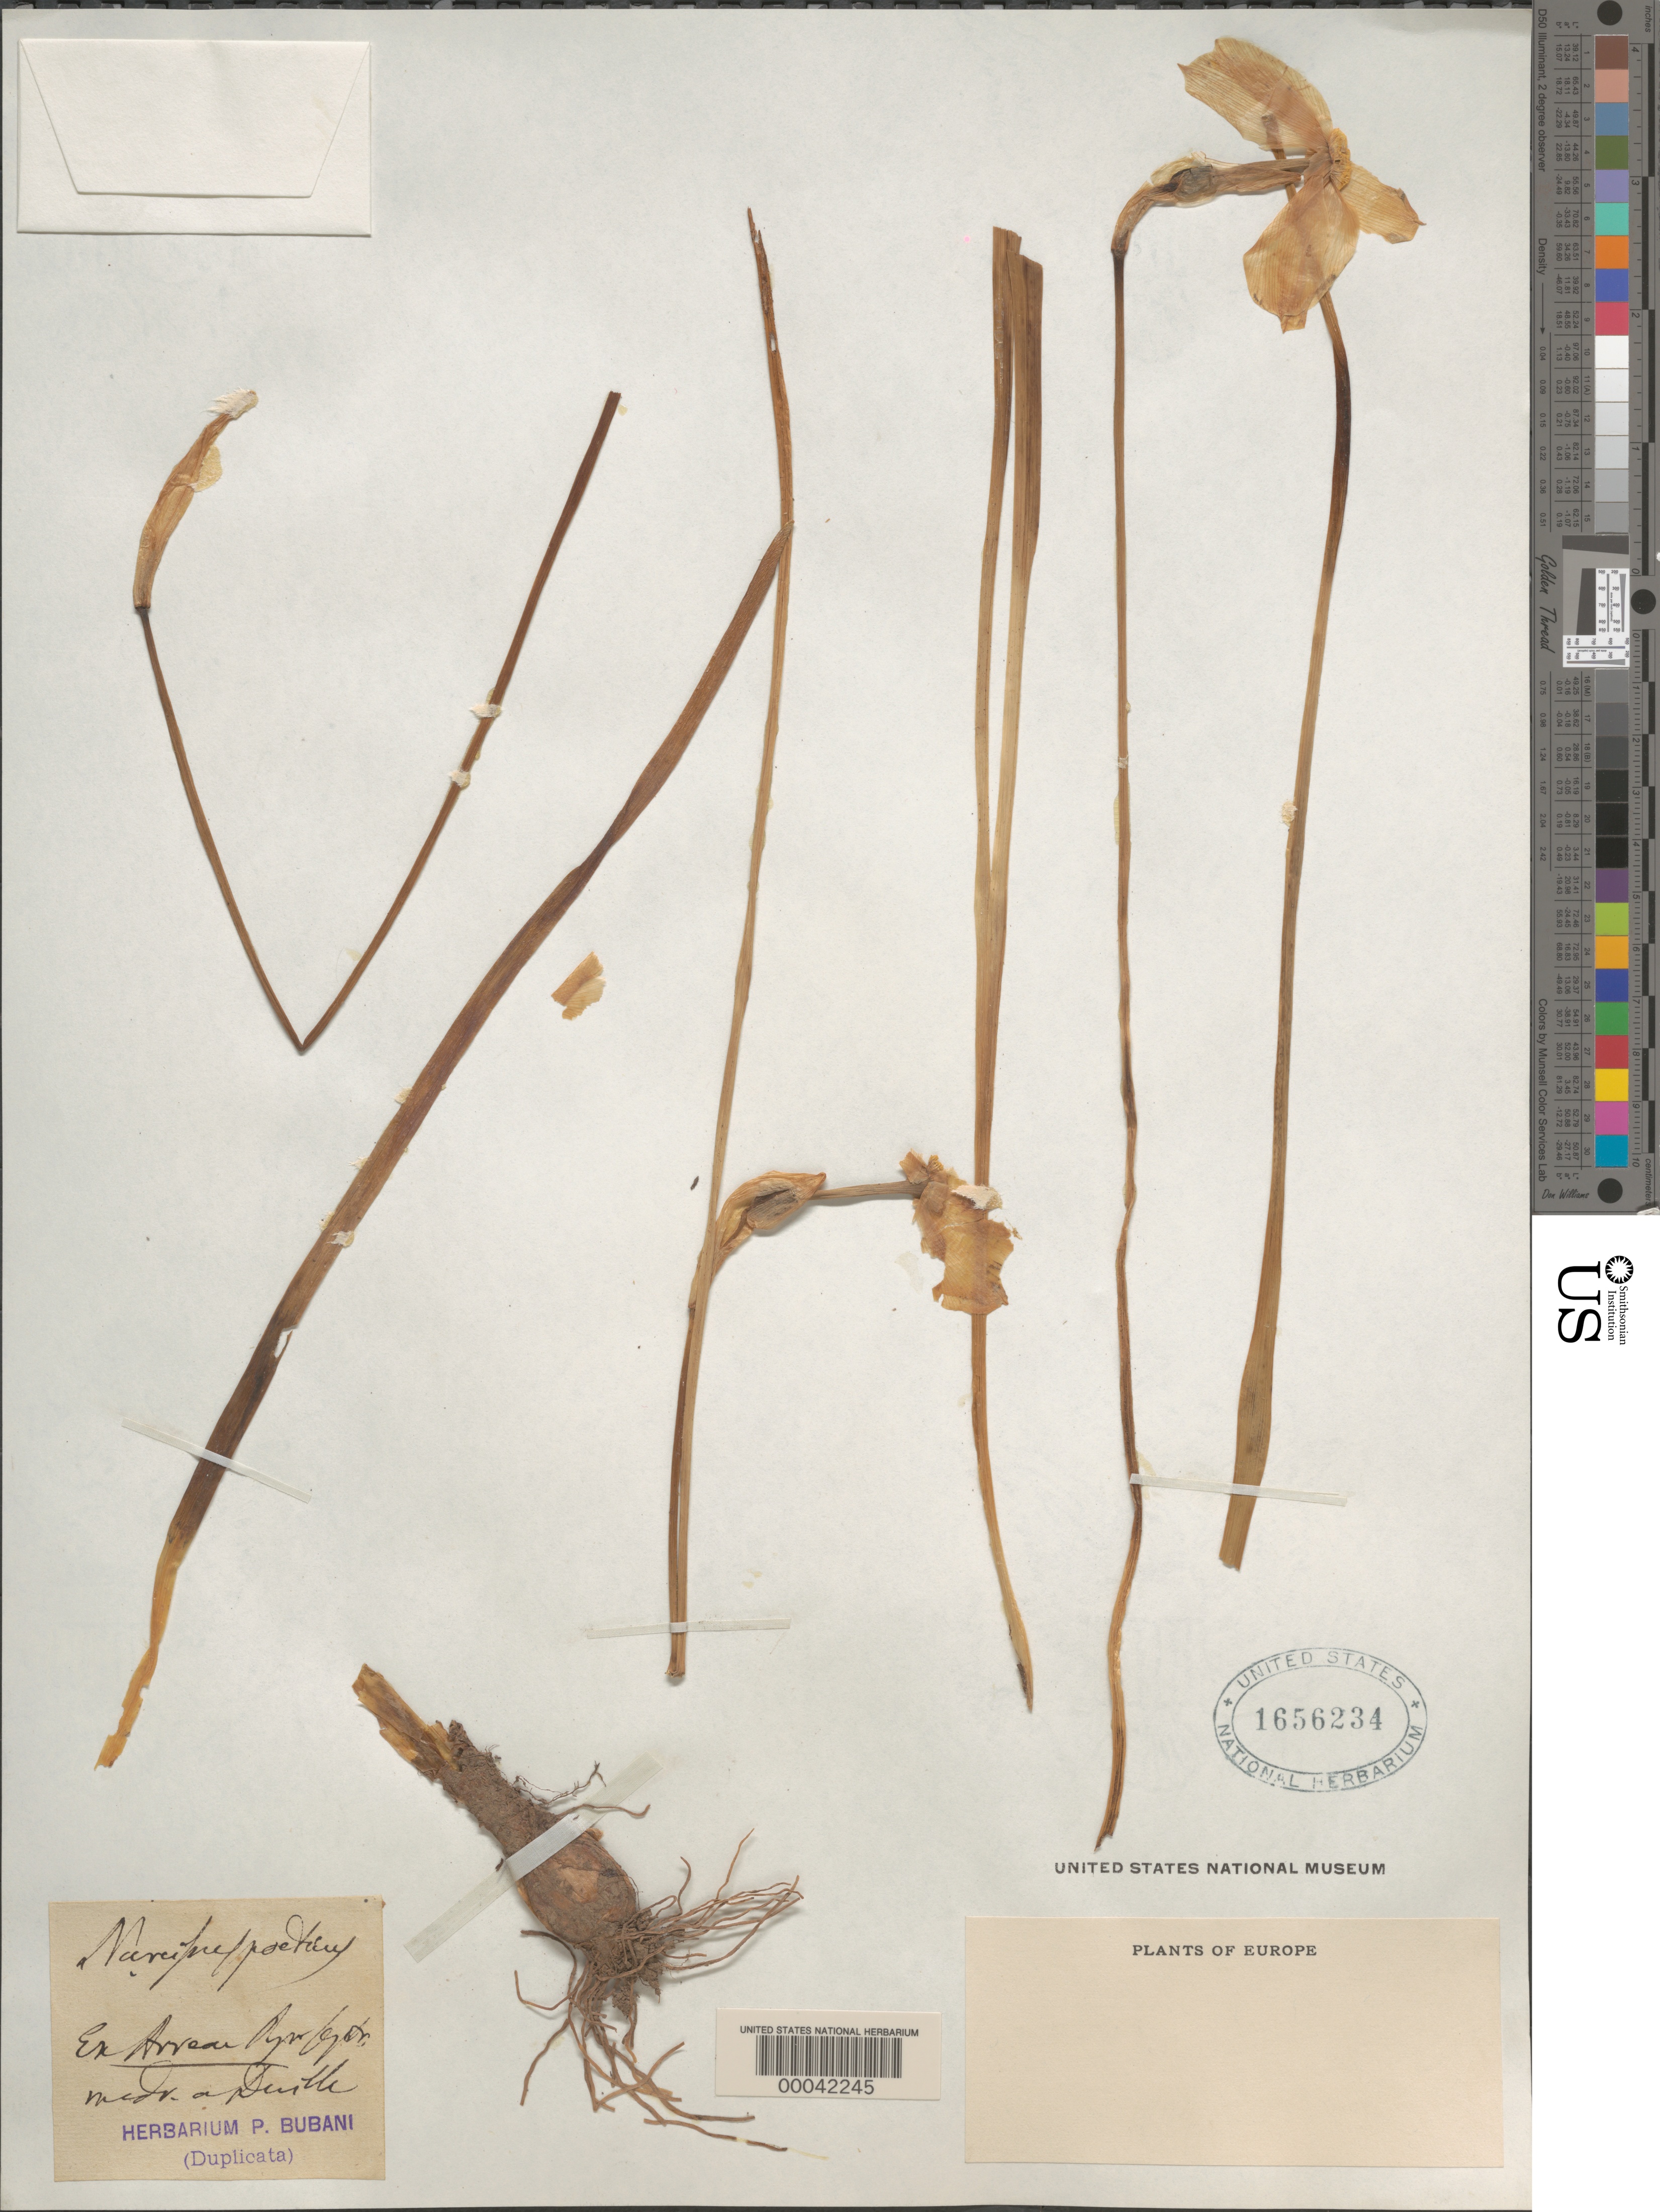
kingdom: Plantae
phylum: Tracheophyta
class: Liliopsida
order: Asparagales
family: Amaryllidaceae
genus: Narcissus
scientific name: Narcissus poeticus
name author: L.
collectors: P. Bubani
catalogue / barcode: US 1656234